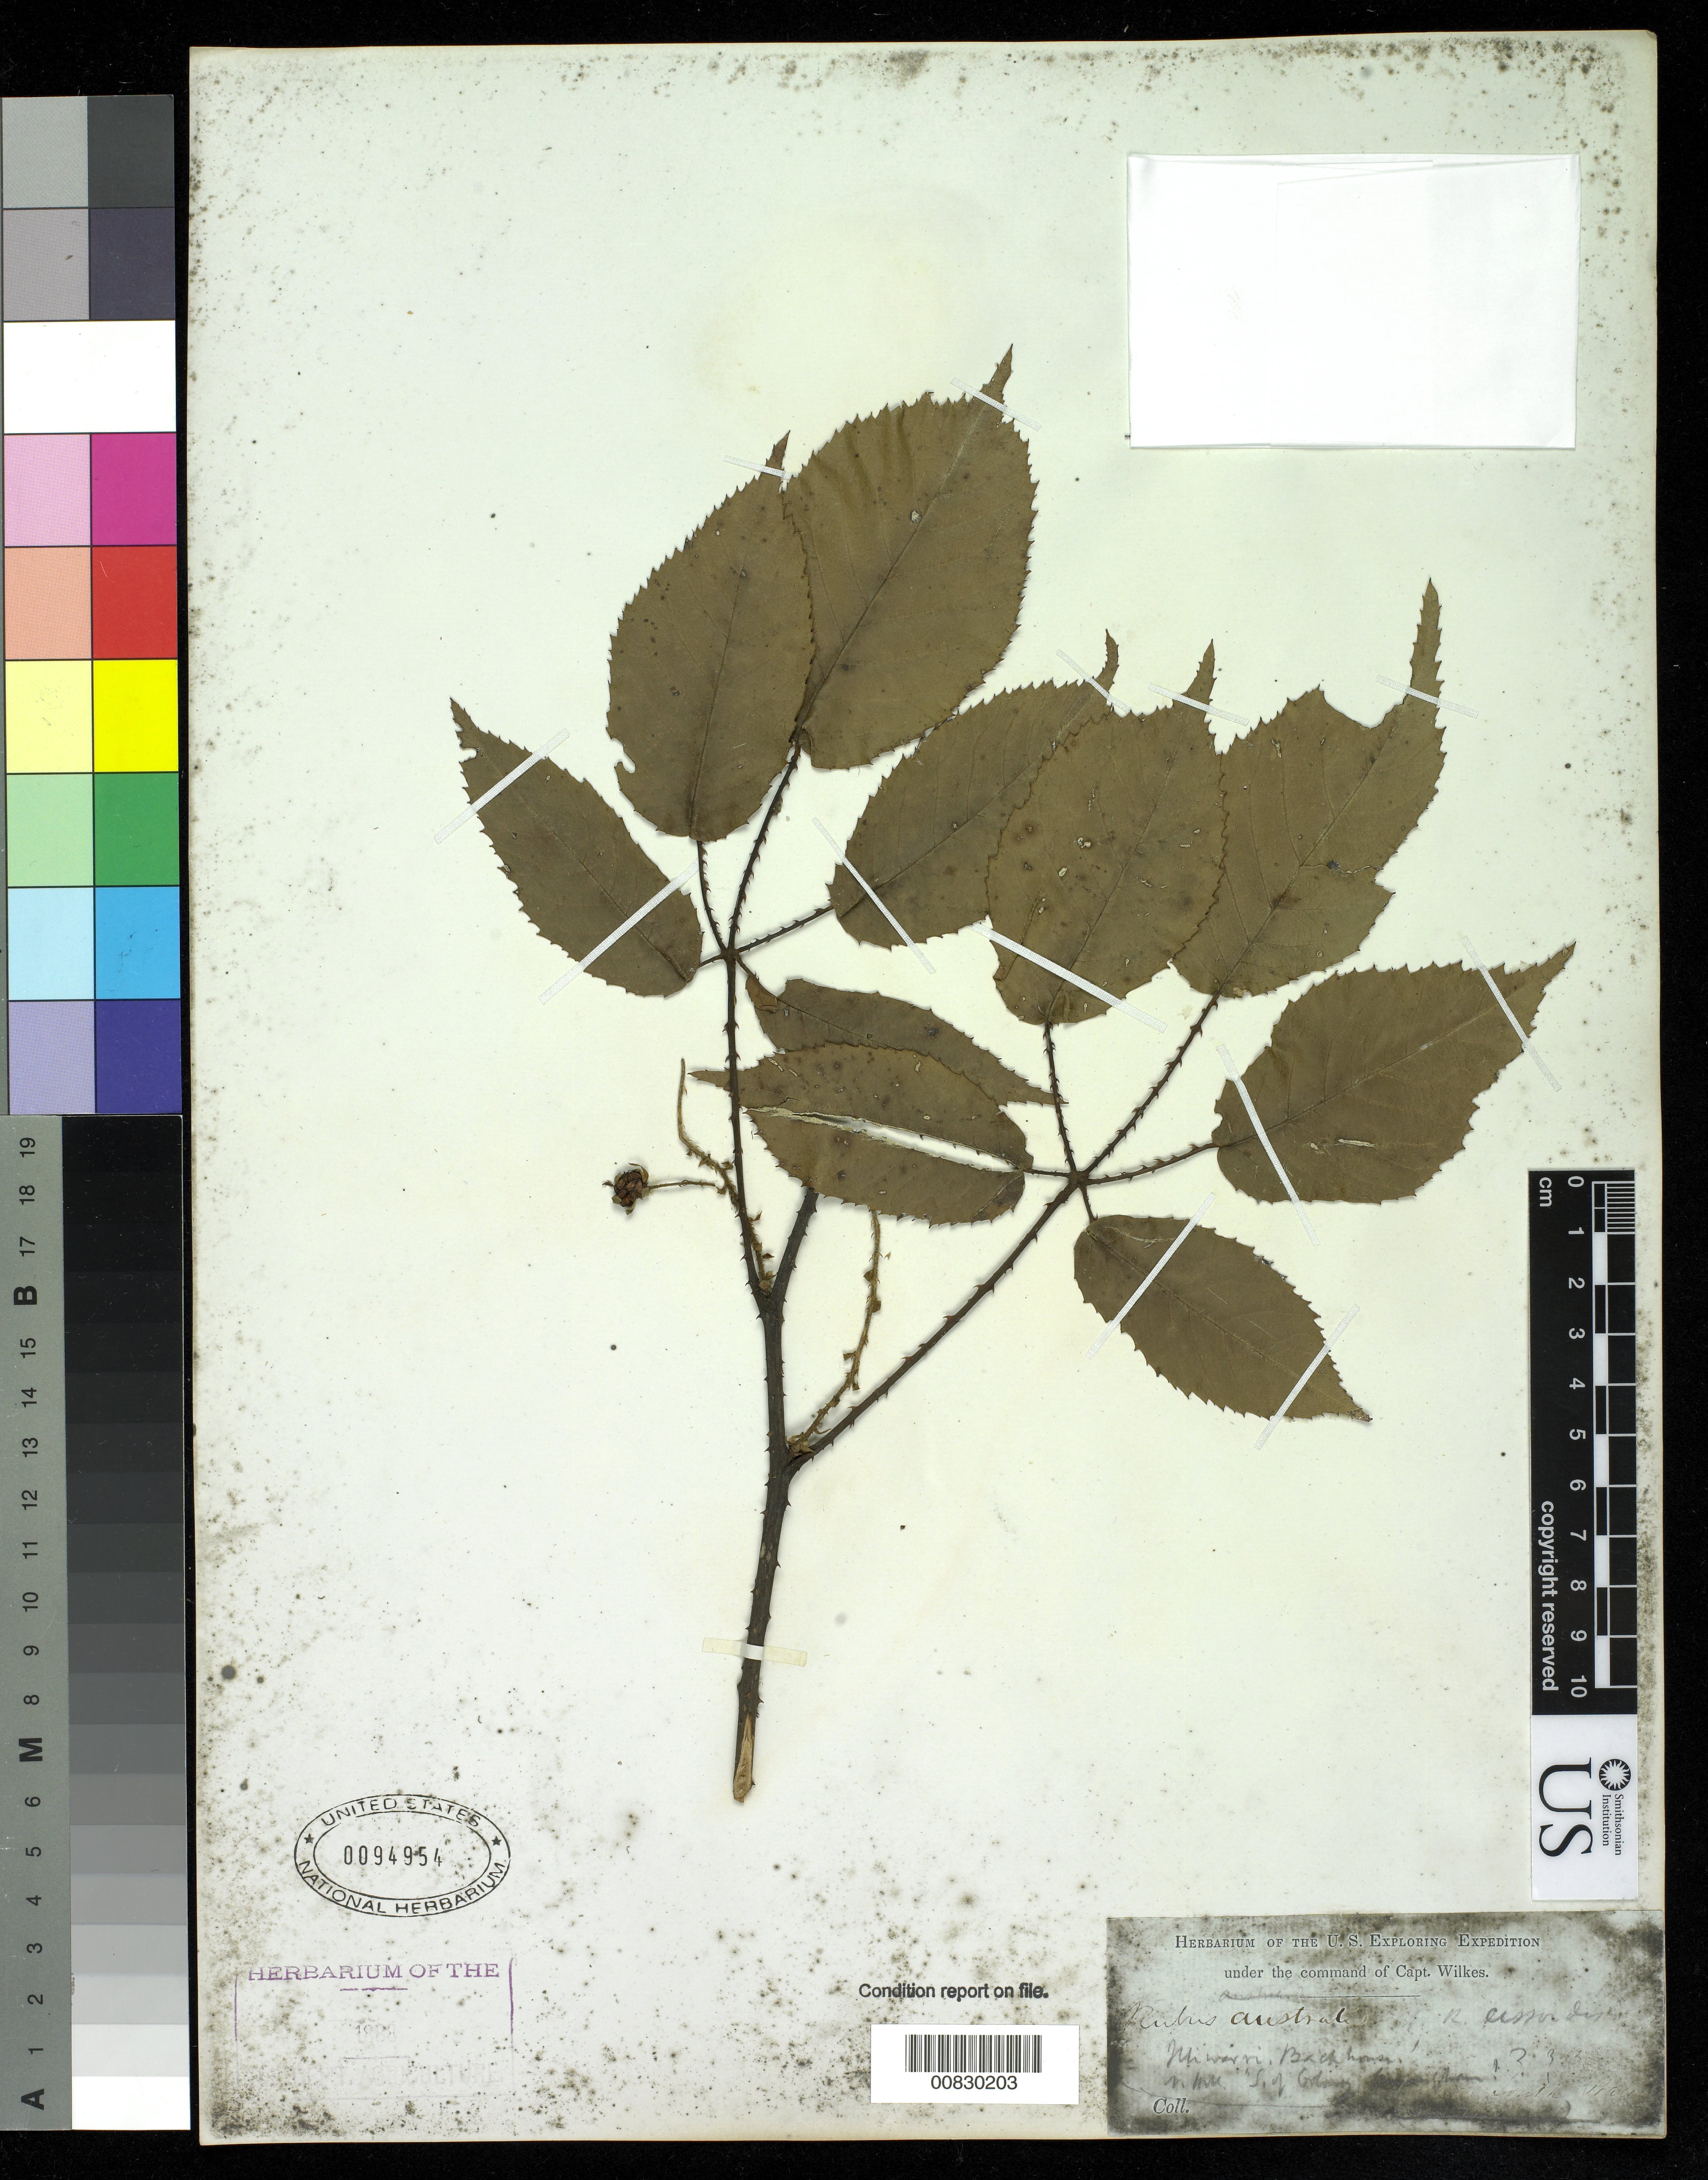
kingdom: Plantae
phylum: Tracheophyta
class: Magnoliopsida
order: Rosales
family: Rosaceae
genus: Rubus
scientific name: Rubus canescens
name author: DC.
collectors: Wilkes Explor. Exped.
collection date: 1838/1842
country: Australia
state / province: New South Wales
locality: New South Wales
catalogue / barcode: US 94954